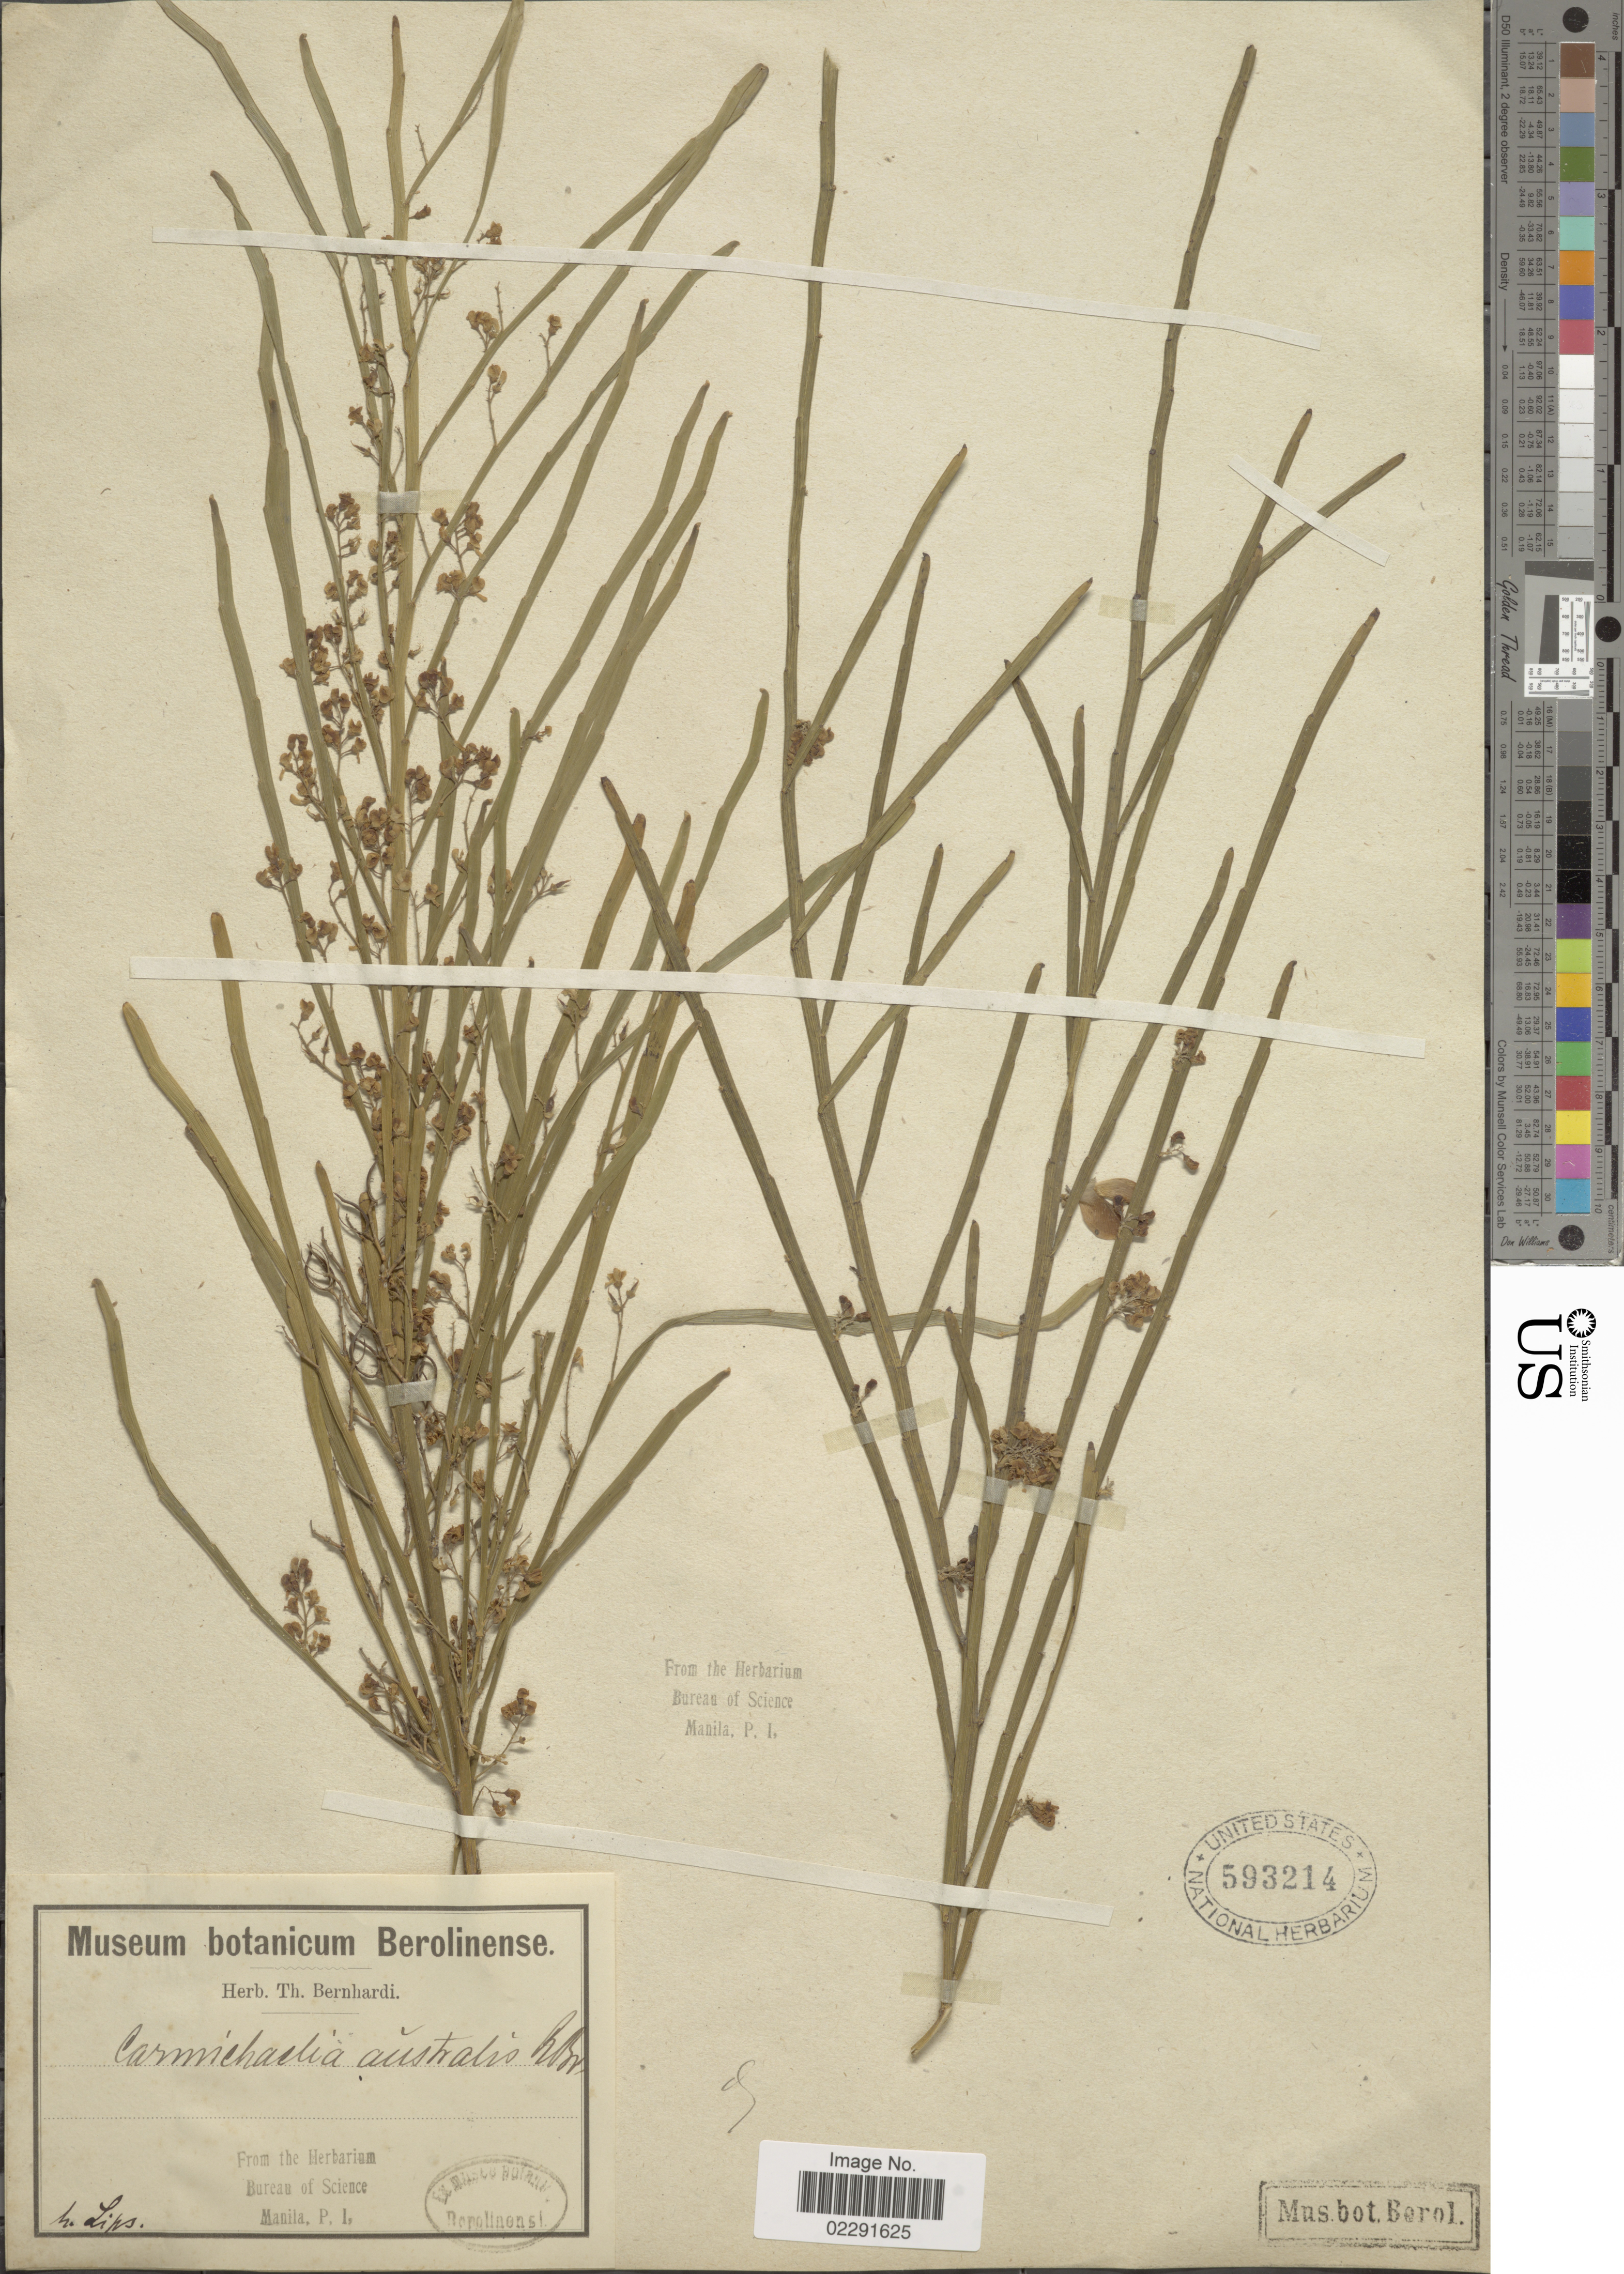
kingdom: Plantae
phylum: Tracheophyta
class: Magnoliopsida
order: Fabales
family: Fabaceae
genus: Cytisus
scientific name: Cytisus sp.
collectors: H. Lips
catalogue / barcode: US 593214